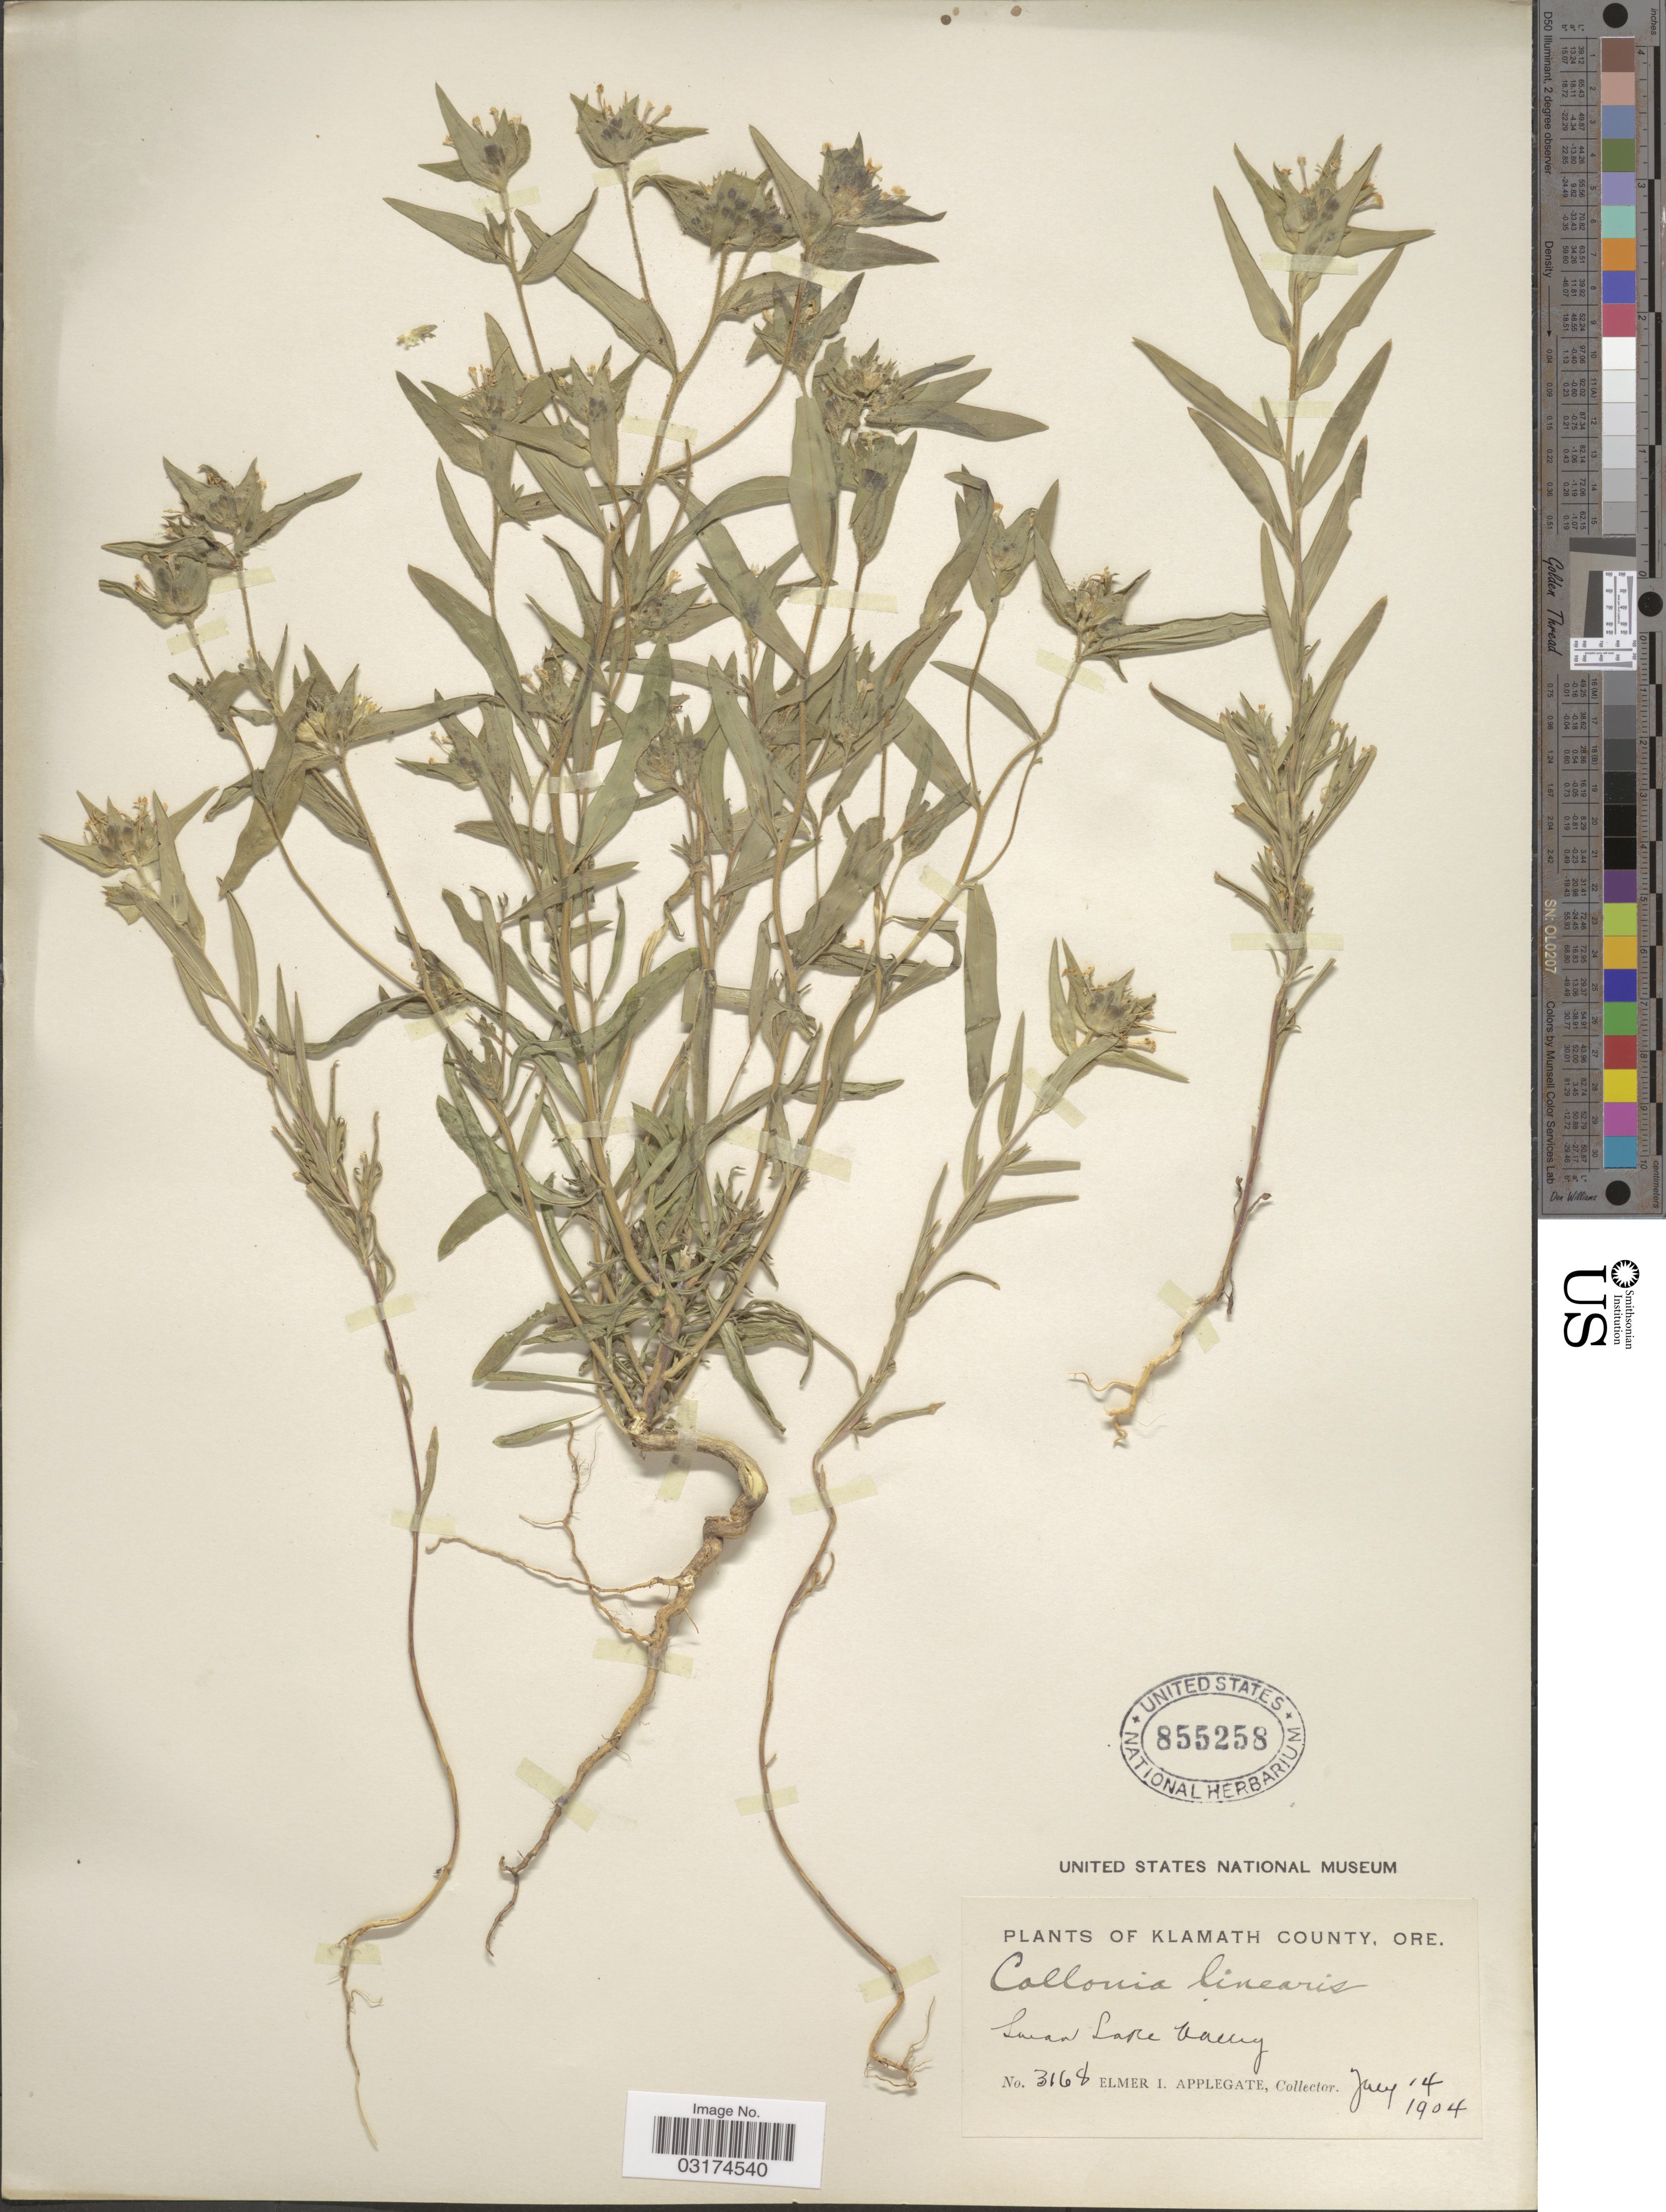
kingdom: Plantae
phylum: Tracheophyta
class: Magnoliopsida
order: Ericales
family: Polemoniaceae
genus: Collomia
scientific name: Collomia linearis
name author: Nutt.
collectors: E. I. Applegate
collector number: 3168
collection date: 1904-07-14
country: United States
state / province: Oregon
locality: Klamath County. Swan Lake Valley.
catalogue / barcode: US 855258